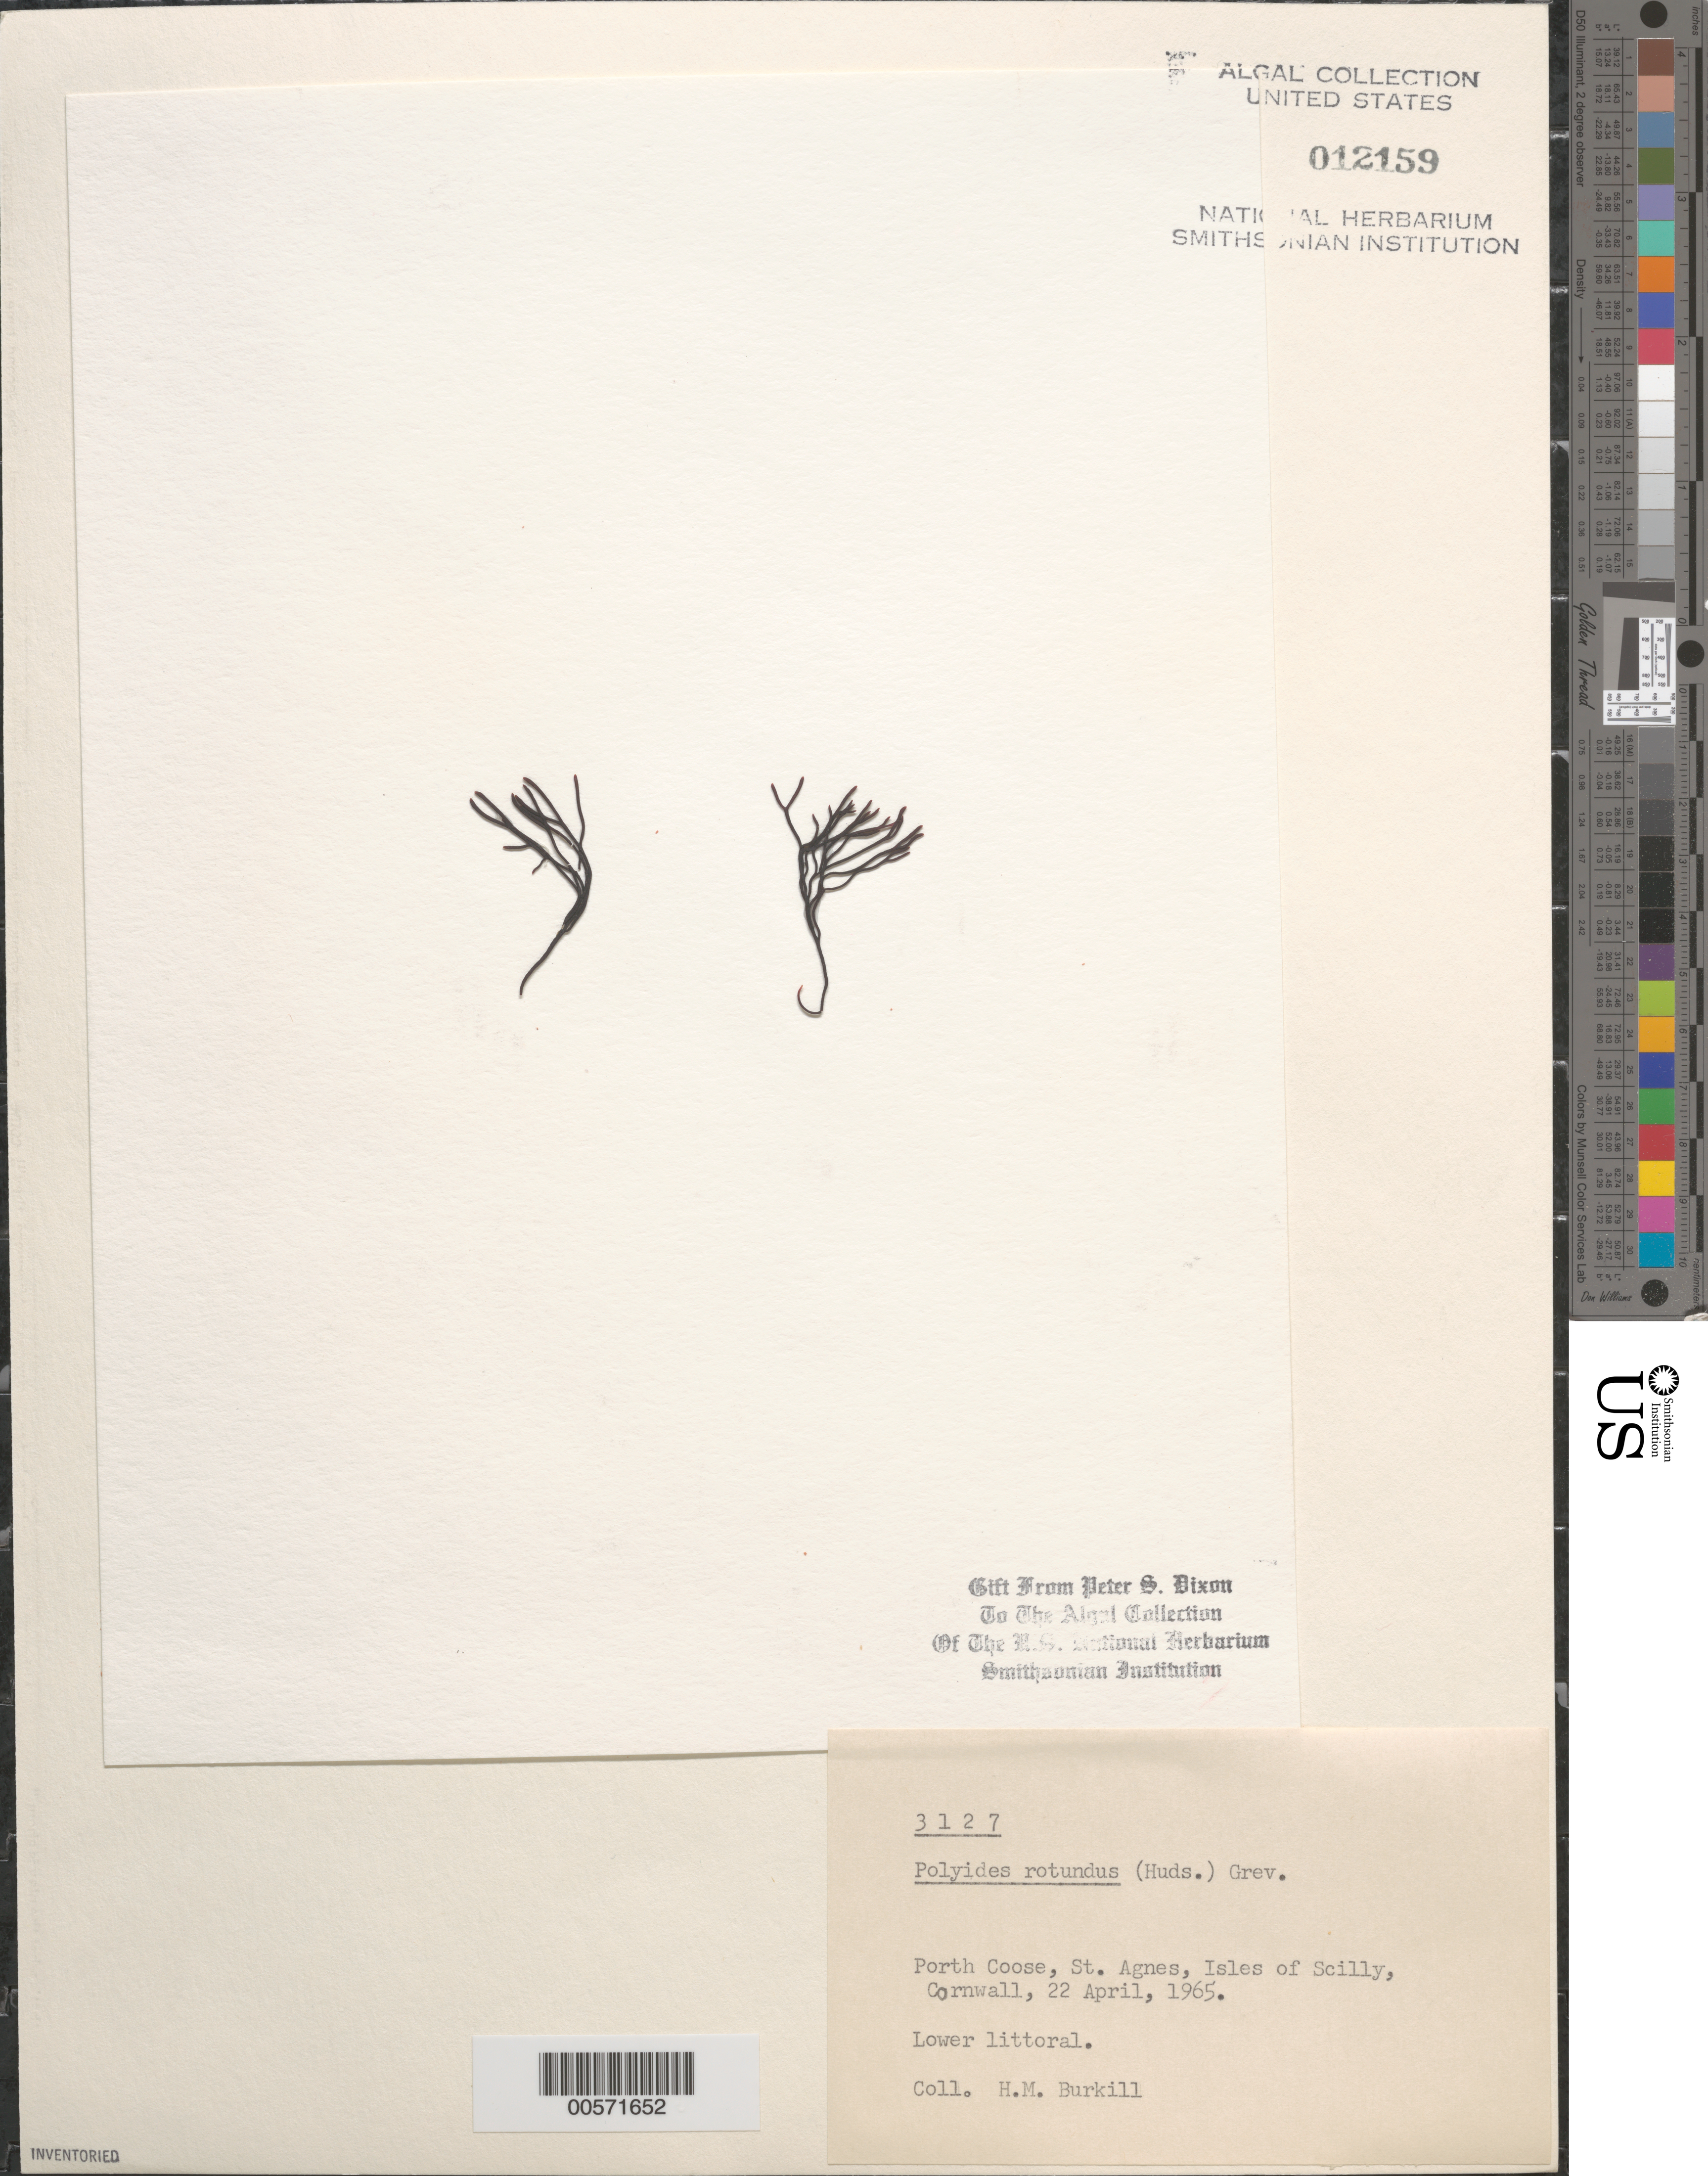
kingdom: Plantae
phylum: Rhodophyta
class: Florideophyceae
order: Gigartinales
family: Polyidaceae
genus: Polyides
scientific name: Polyides rotunda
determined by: Dixon, P. S.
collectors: H. M. Burkill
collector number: PSD 3127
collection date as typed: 22 Apr 1965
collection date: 1965-04-22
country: United Kingdom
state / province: England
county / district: Council of the Isles of Scilly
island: St. Agnes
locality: Porth Coose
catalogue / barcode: US 12159